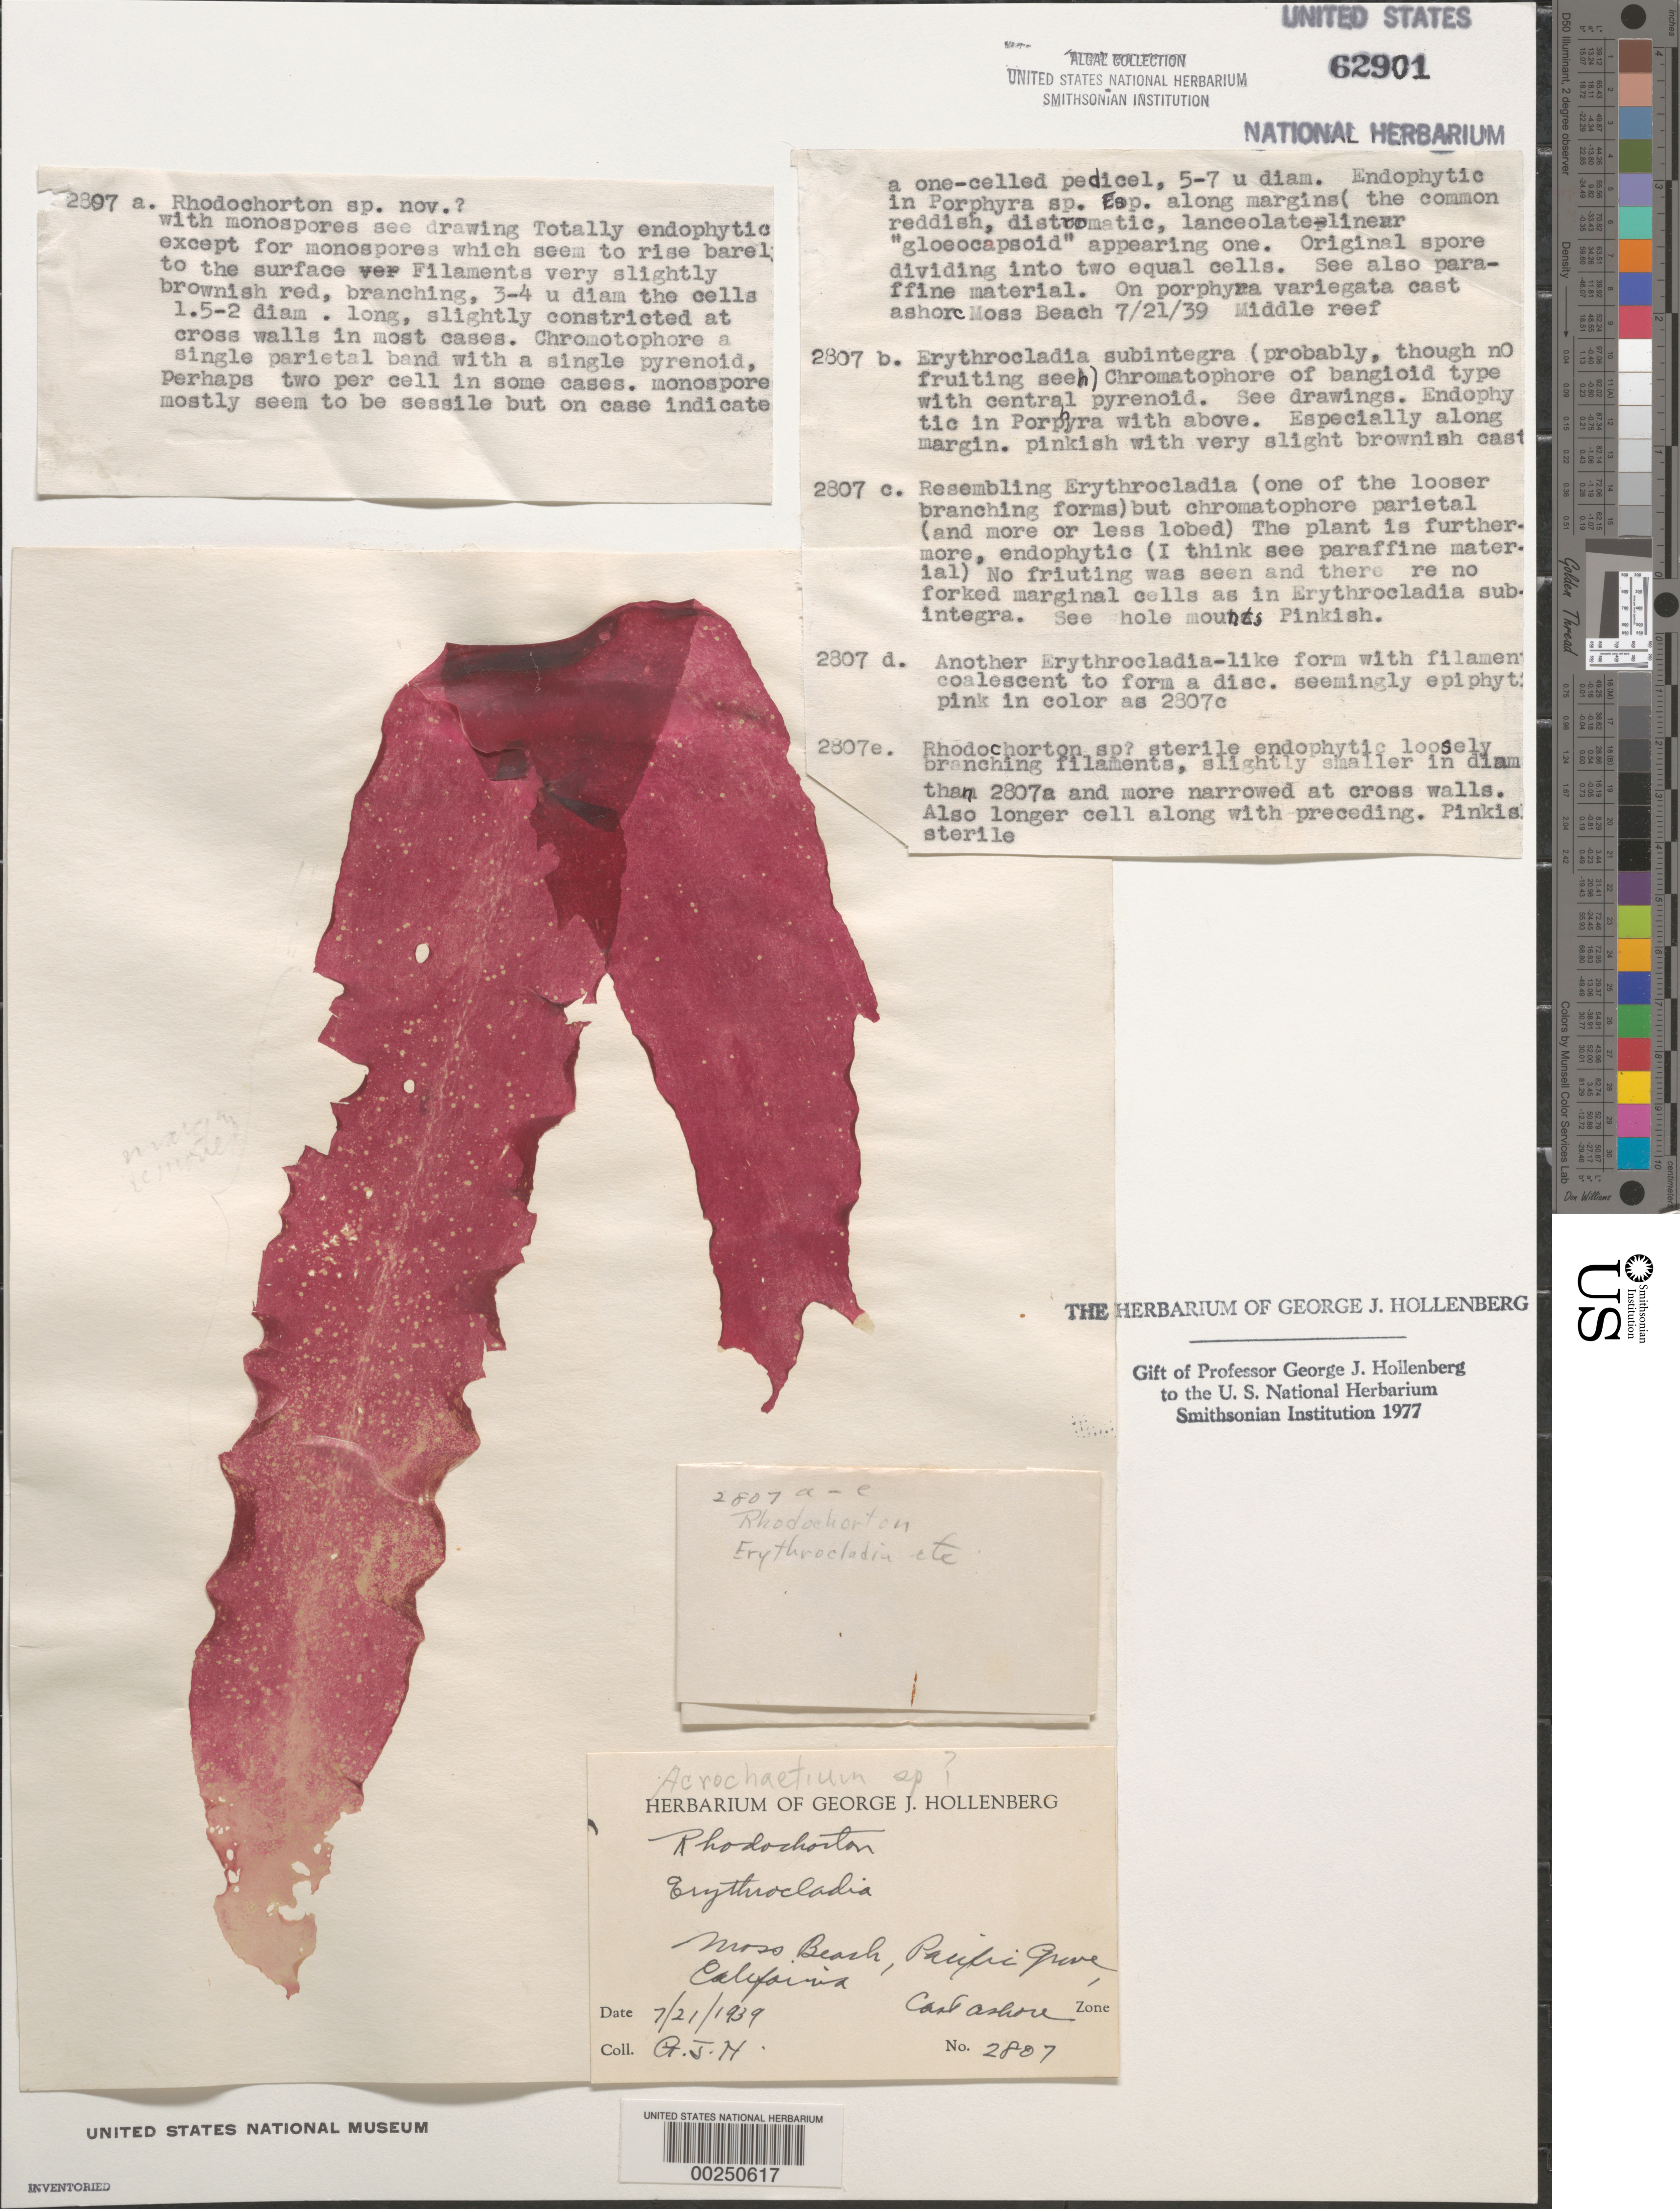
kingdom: Plantae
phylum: Rhodophyta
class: Florideophyceae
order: Acrochaetiales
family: Acrochaetiaceae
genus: Acrochaetium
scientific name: Acrochaetium sp.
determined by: Hollenberg, George J.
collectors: G. Hollenberg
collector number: GJH 2807A & GJH 2807B & GJH 2807C & GJH 2807D & GJH 2807E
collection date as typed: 21 Jul 1939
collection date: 1939-07-21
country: United States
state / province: California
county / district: Monterey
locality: Moss Beach, Pacific Grove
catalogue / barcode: US 62901